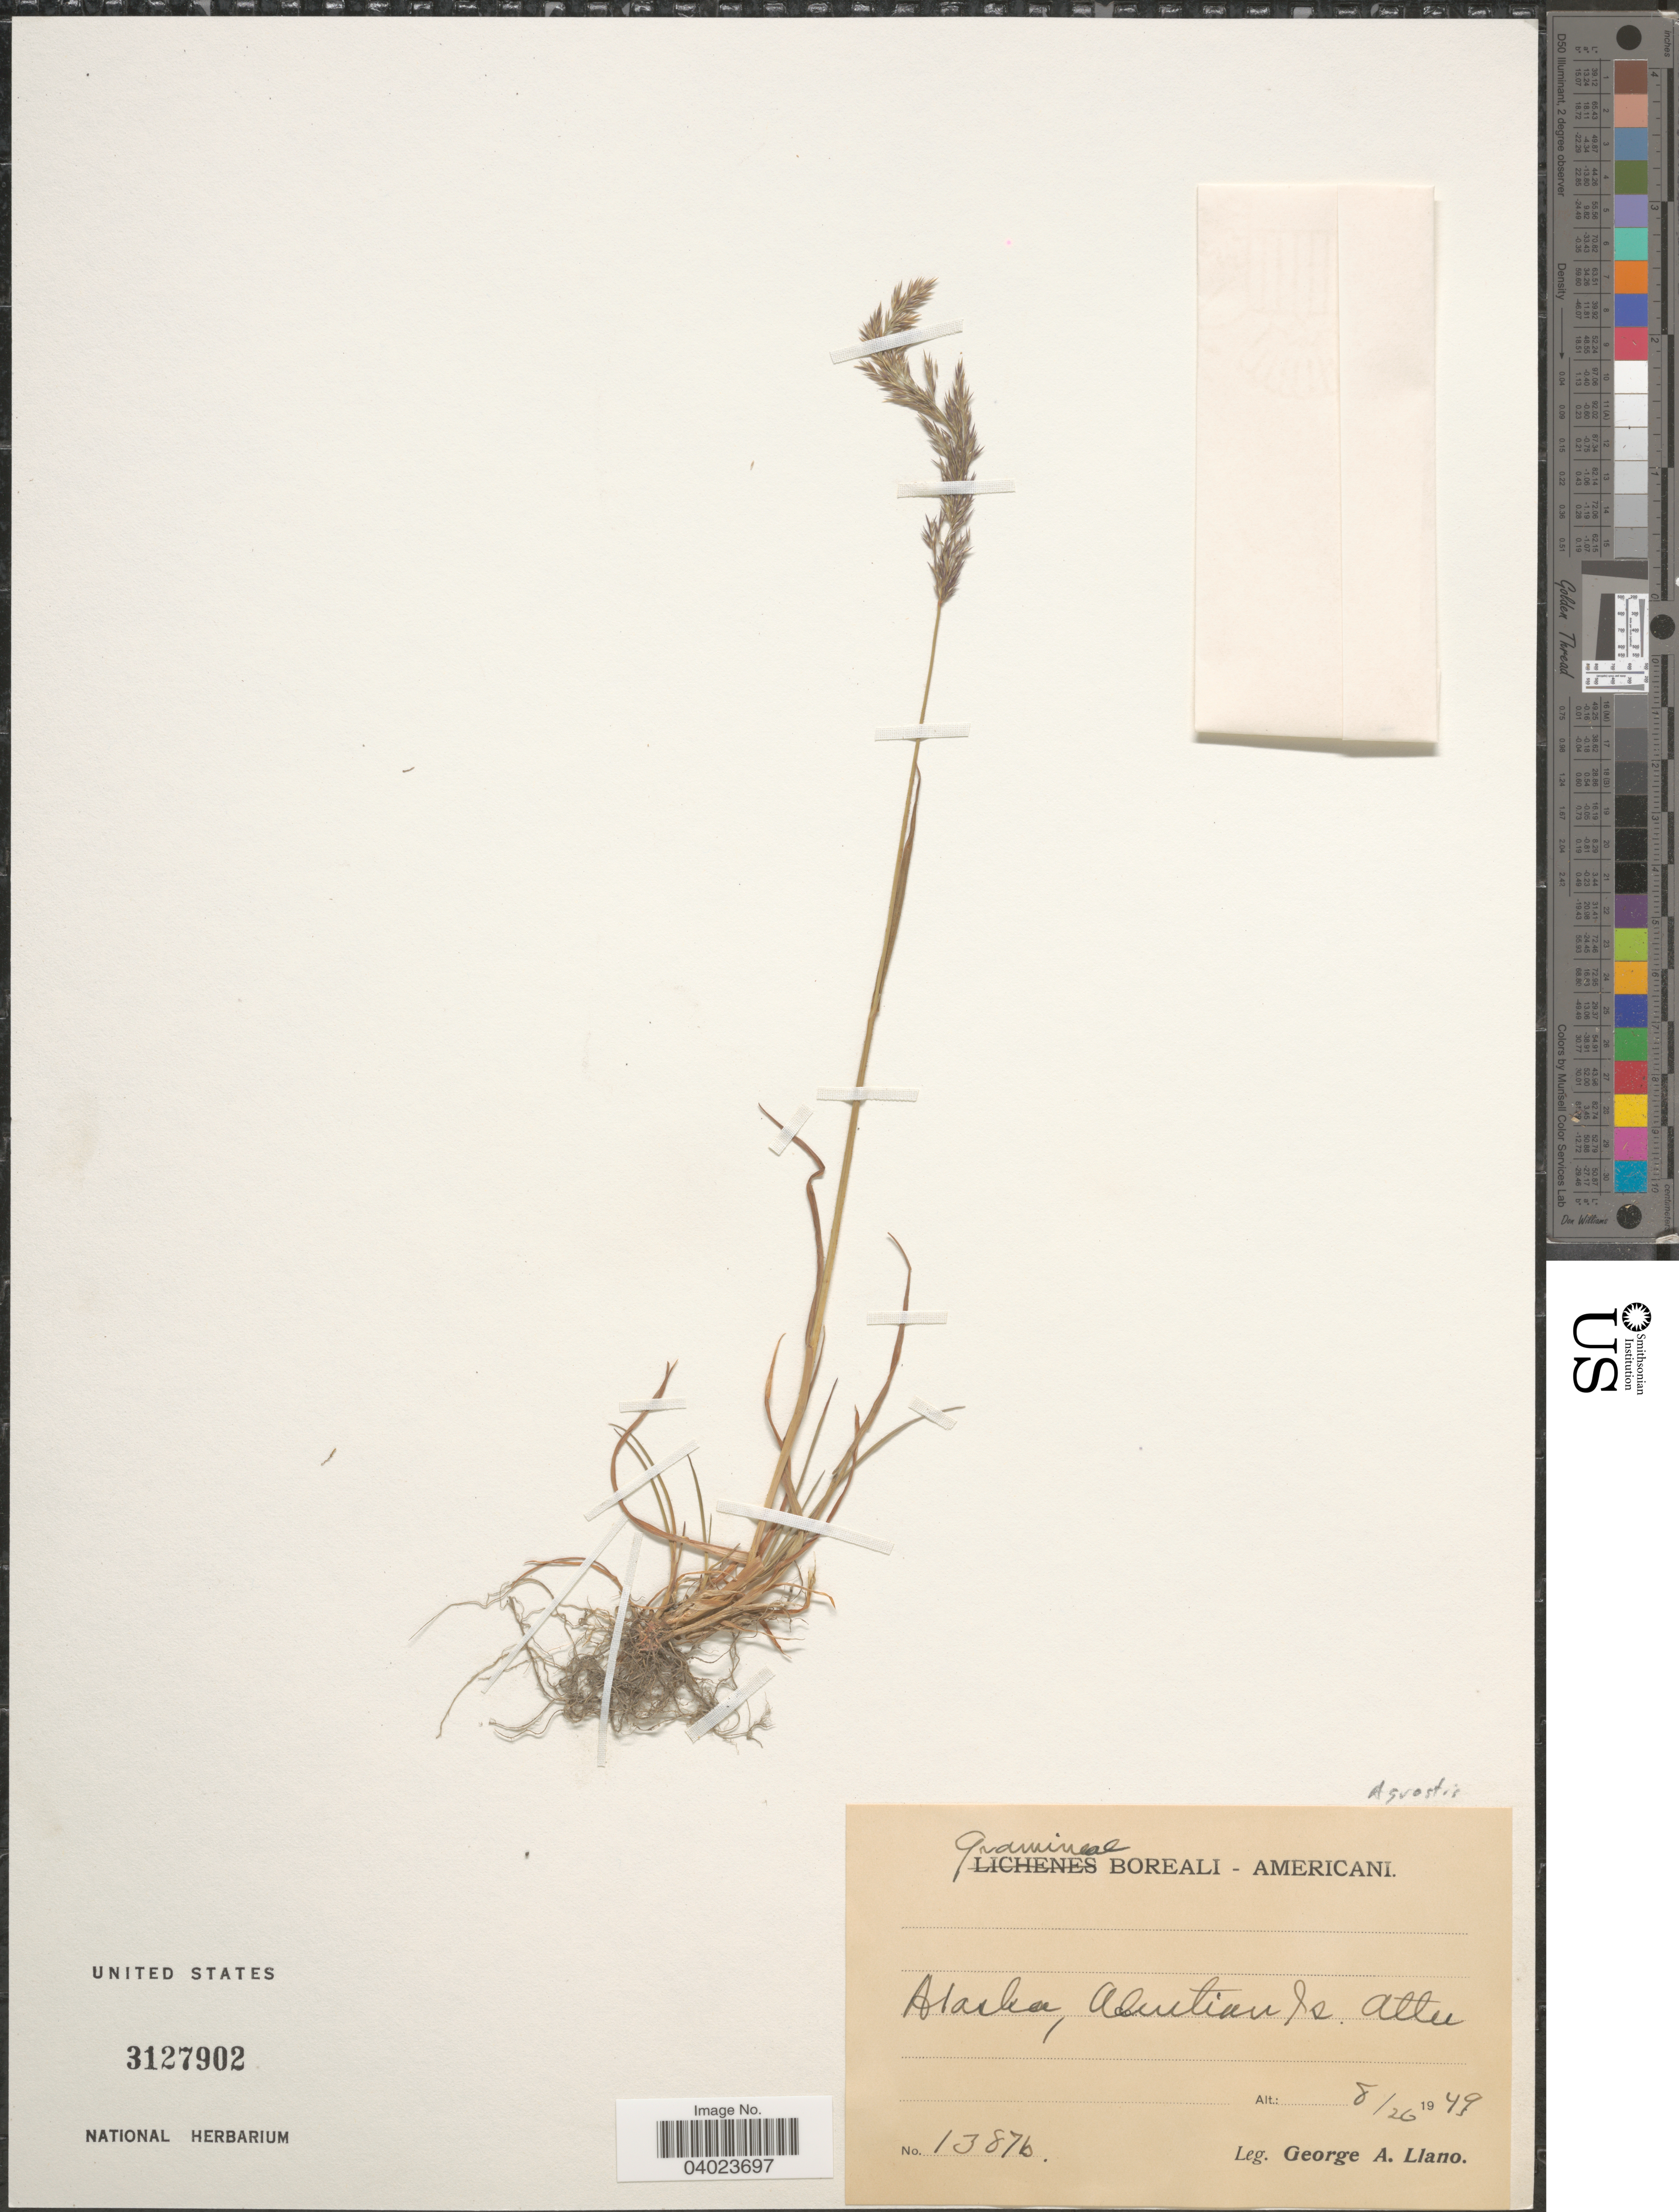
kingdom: Plantae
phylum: Tracheophyta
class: Liliopsida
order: Poales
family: Poaceae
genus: Agrostis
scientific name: Agrostis sp.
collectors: G. Llano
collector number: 1387b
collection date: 1949-08-26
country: United States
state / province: Alaska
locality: Aleutian Is. Attu.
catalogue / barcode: US 3127902